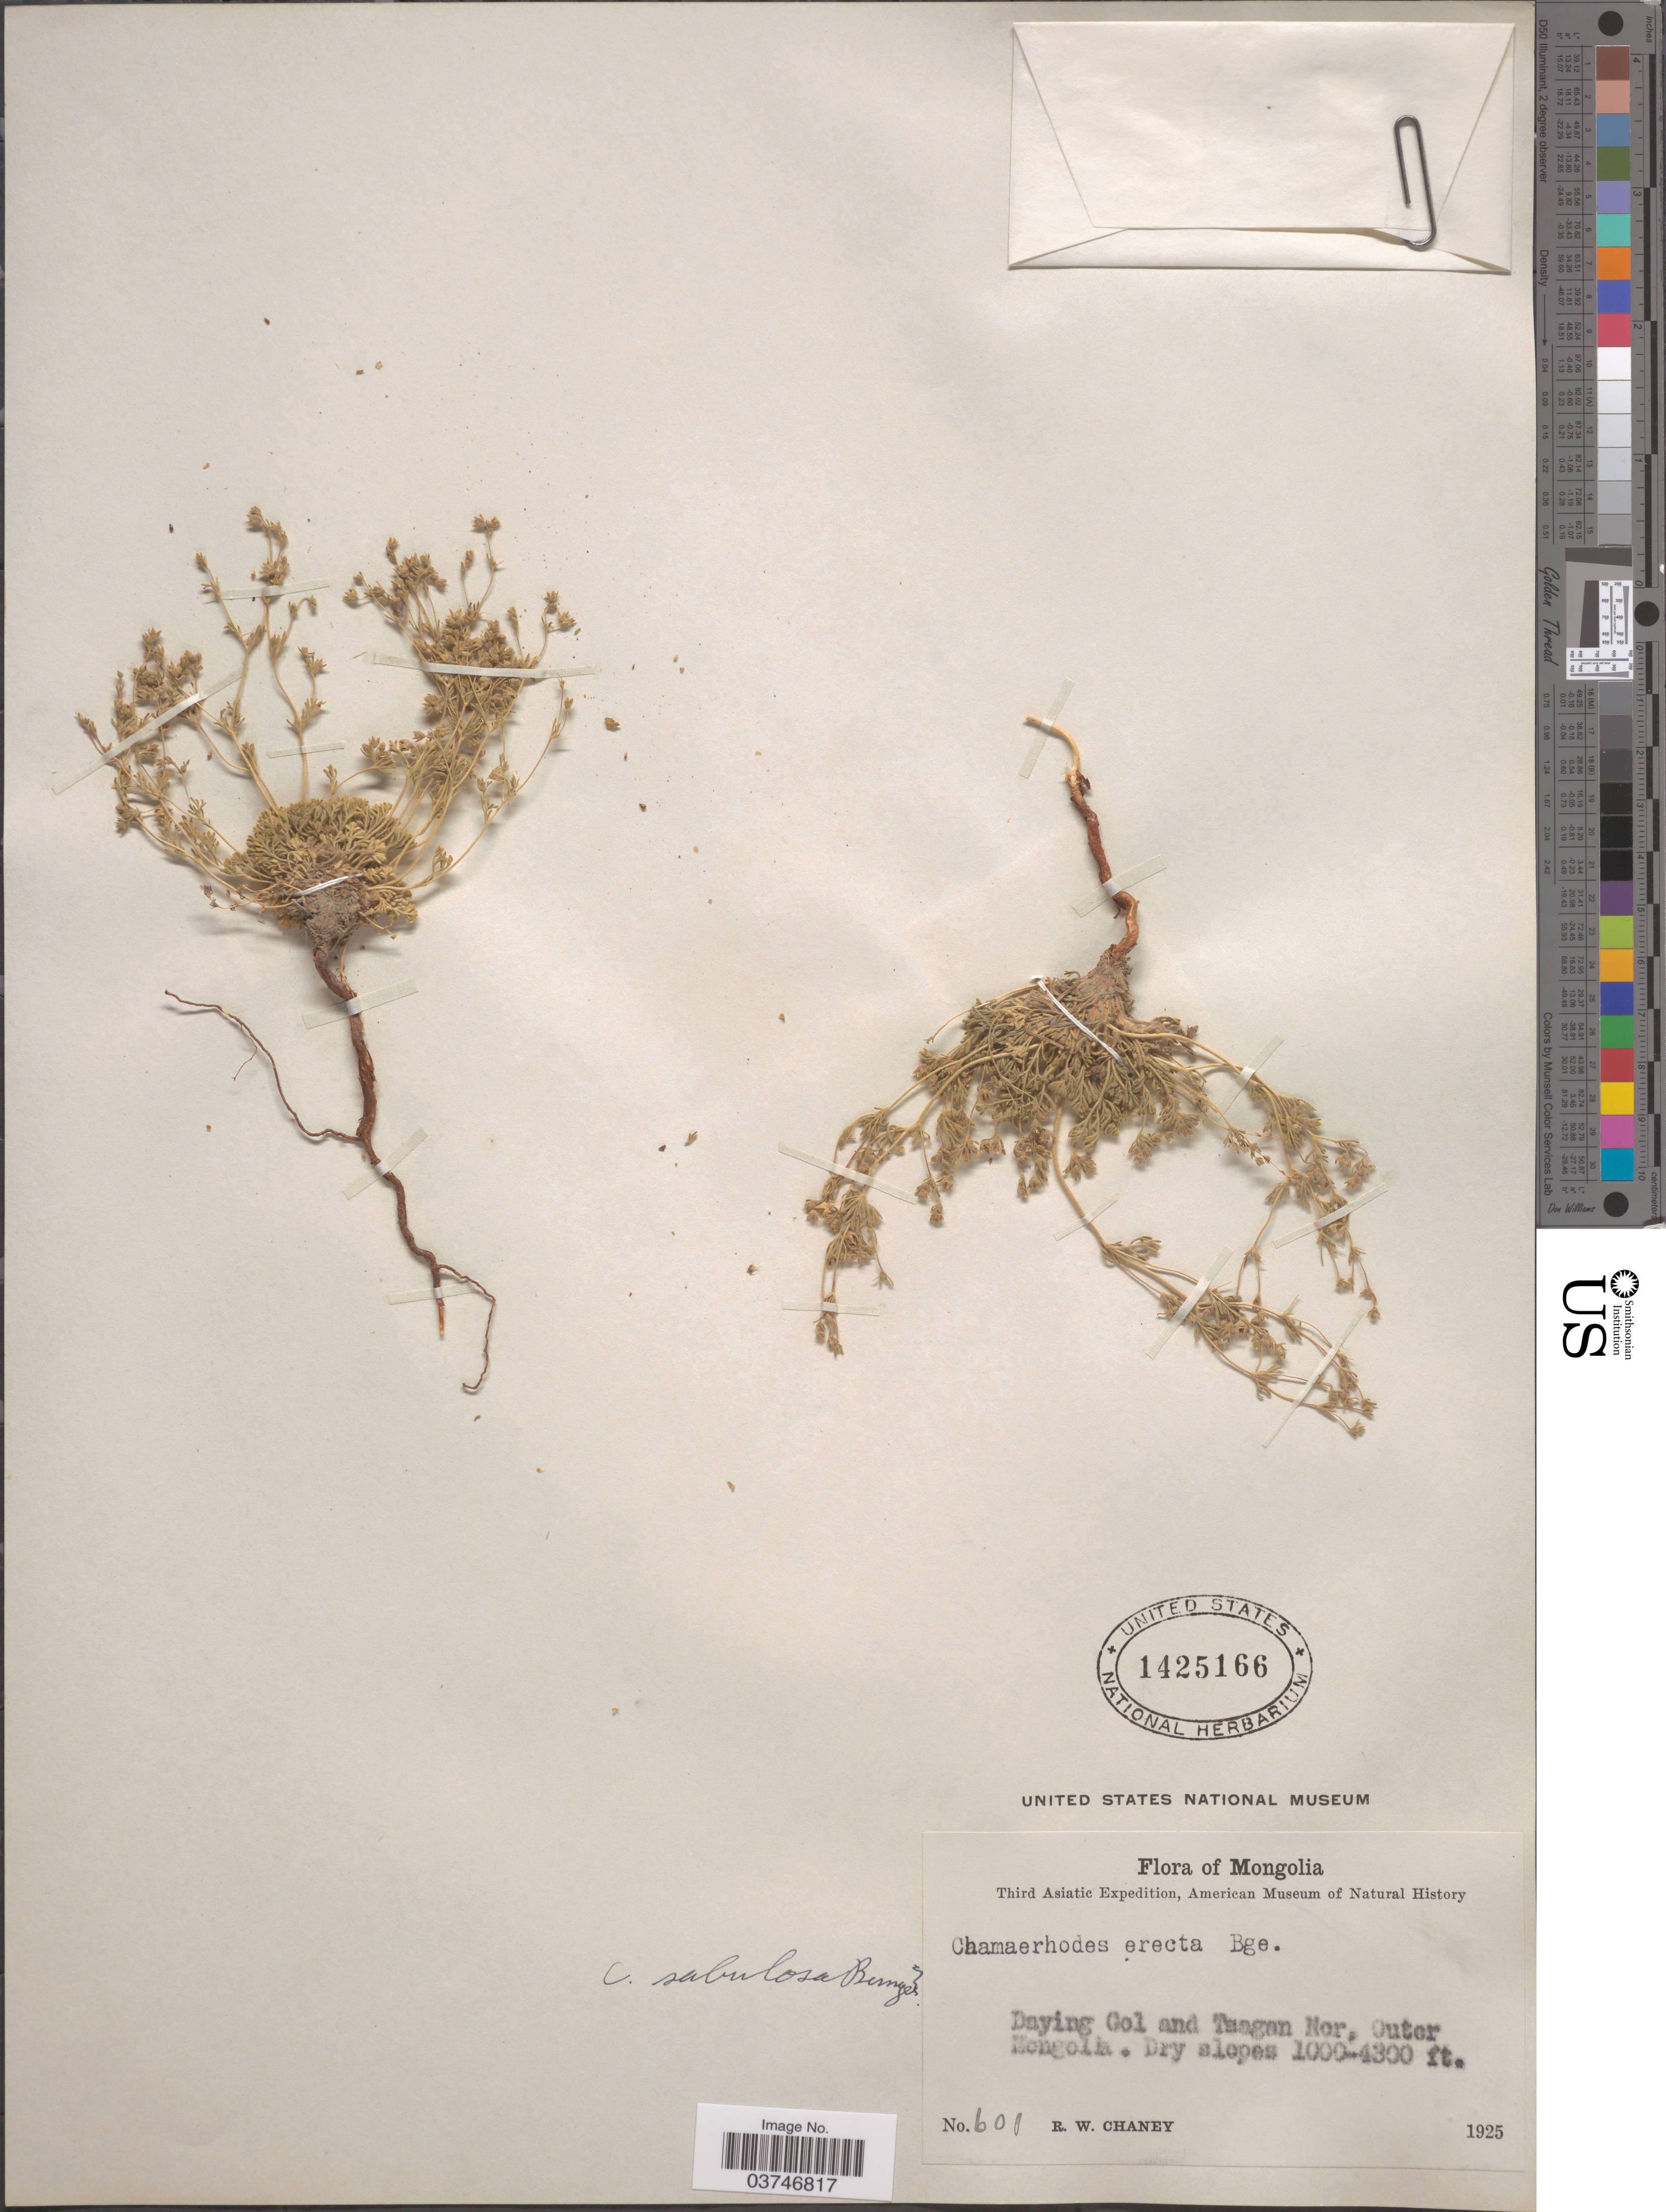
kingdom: Plantae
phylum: Tracheophyta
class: Magnoliopsida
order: Rosales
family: Rosaceae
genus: Chamaerhodos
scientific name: Chamaerhodos sabulosa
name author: Bunge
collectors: R. Chaney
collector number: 600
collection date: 1925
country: Mongolia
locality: Daying Gol and Taagan Mor, Outer Mongolia.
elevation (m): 305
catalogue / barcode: US 1425166